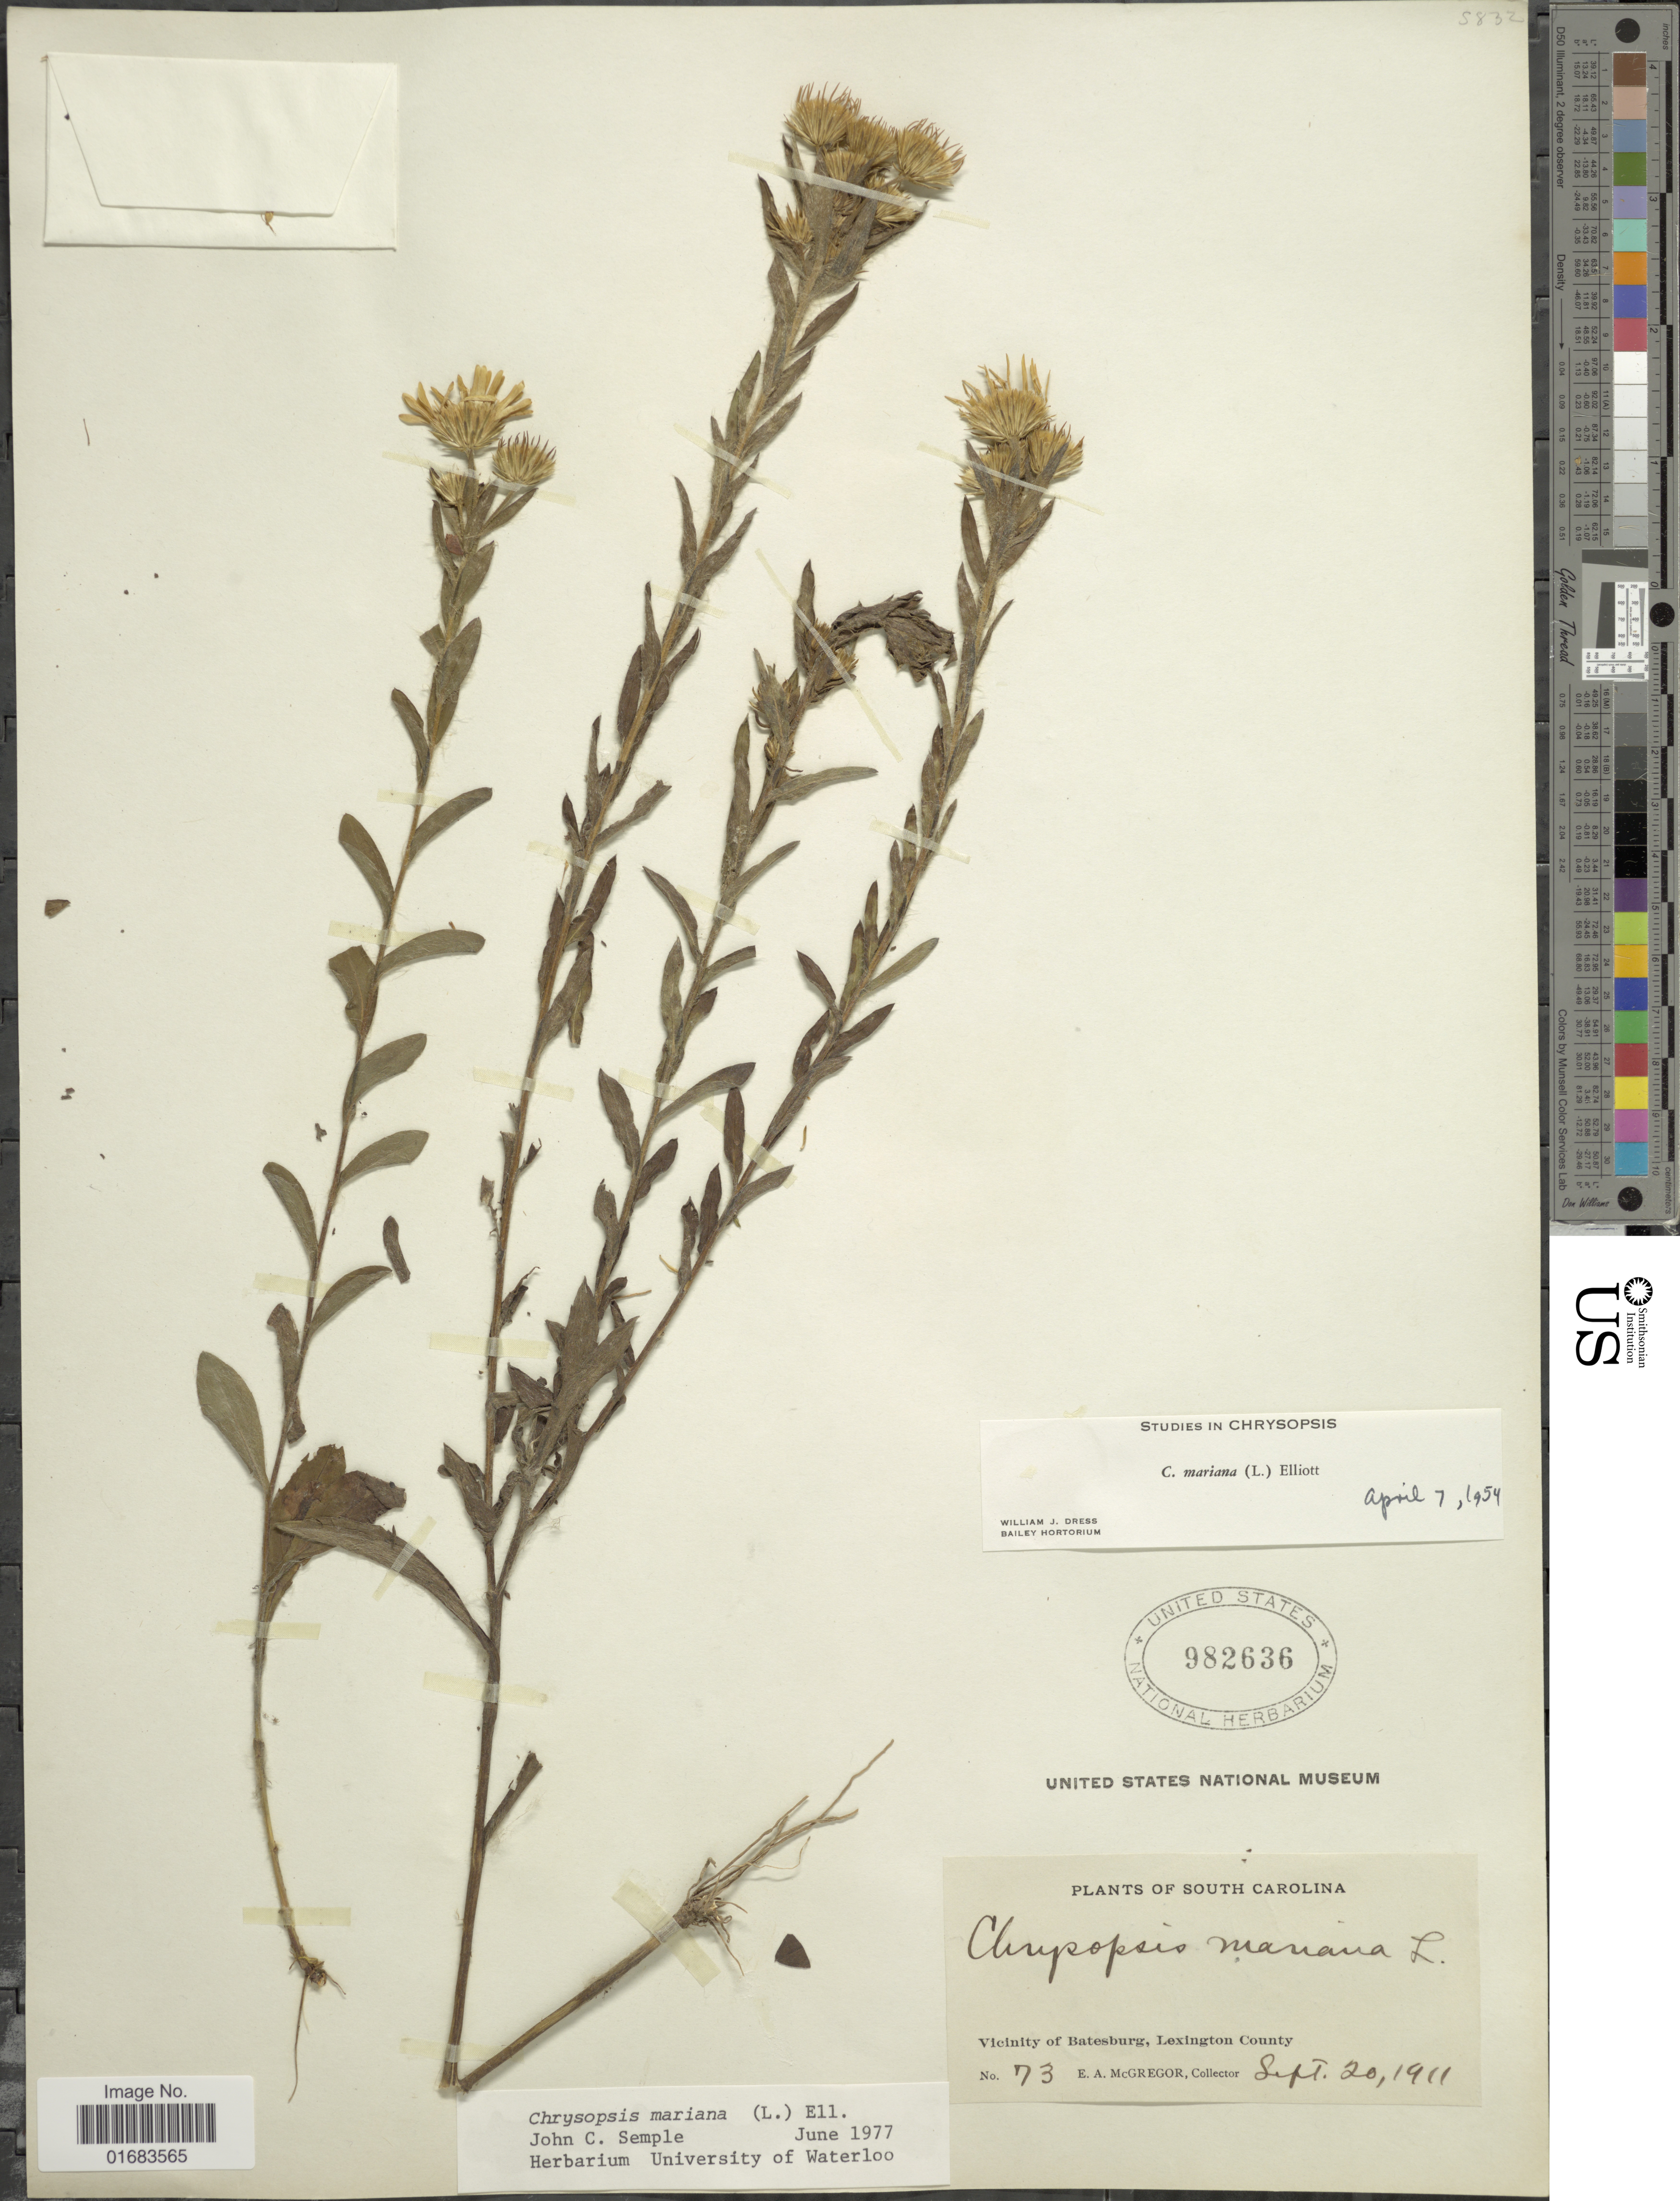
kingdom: Plantae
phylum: Tracheophyta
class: Magnoliopsida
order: Asterales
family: Asteraceae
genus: Chrysopsis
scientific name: Chrysopsis mariana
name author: (L.) Elliott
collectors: E. A. McGregor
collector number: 73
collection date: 1911-09-20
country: United States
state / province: South Carolina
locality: Vicinity of Batesburg, Lexington County.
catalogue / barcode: US 982636